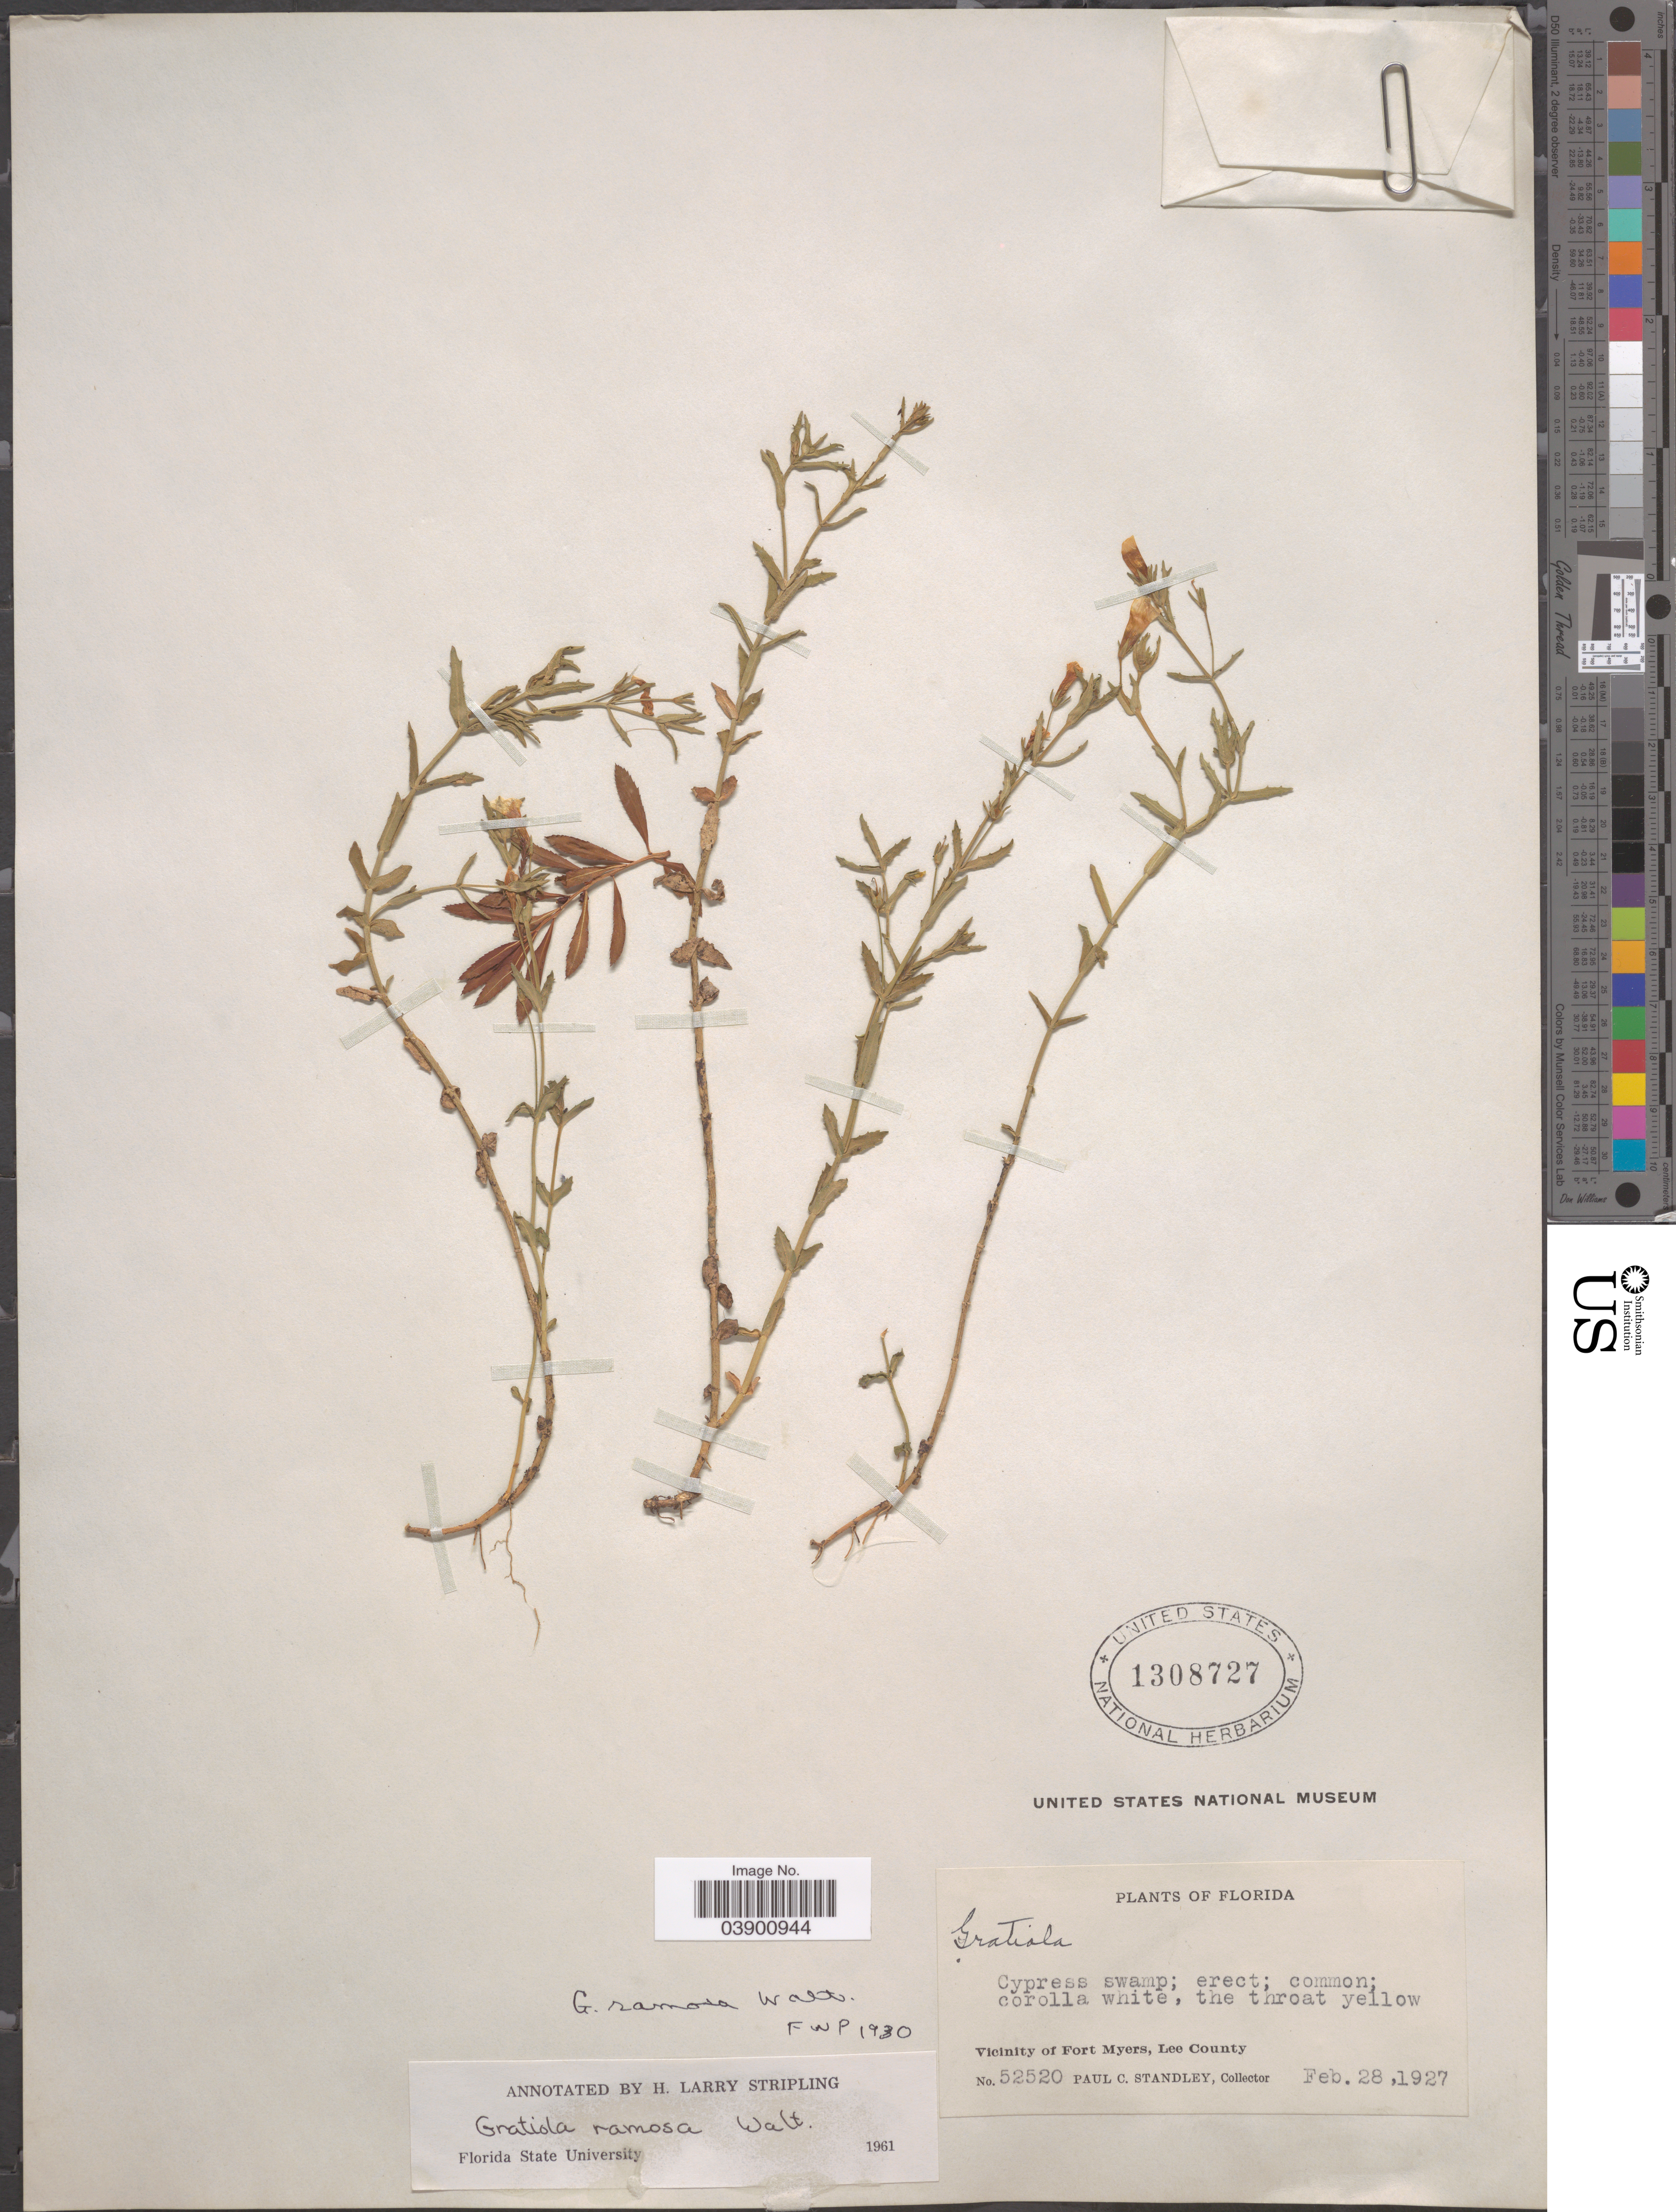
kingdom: Plantae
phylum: Tracheophyta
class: Magnoliopsida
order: Lamiales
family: Plantaginaceae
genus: Gratiola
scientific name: Gratiola ramosa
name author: Walter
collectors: P. C. Standley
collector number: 52520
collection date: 1927-02-28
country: United States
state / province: Florida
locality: Vicinity of Fort Myers, Lee County.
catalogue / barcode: US 1308727